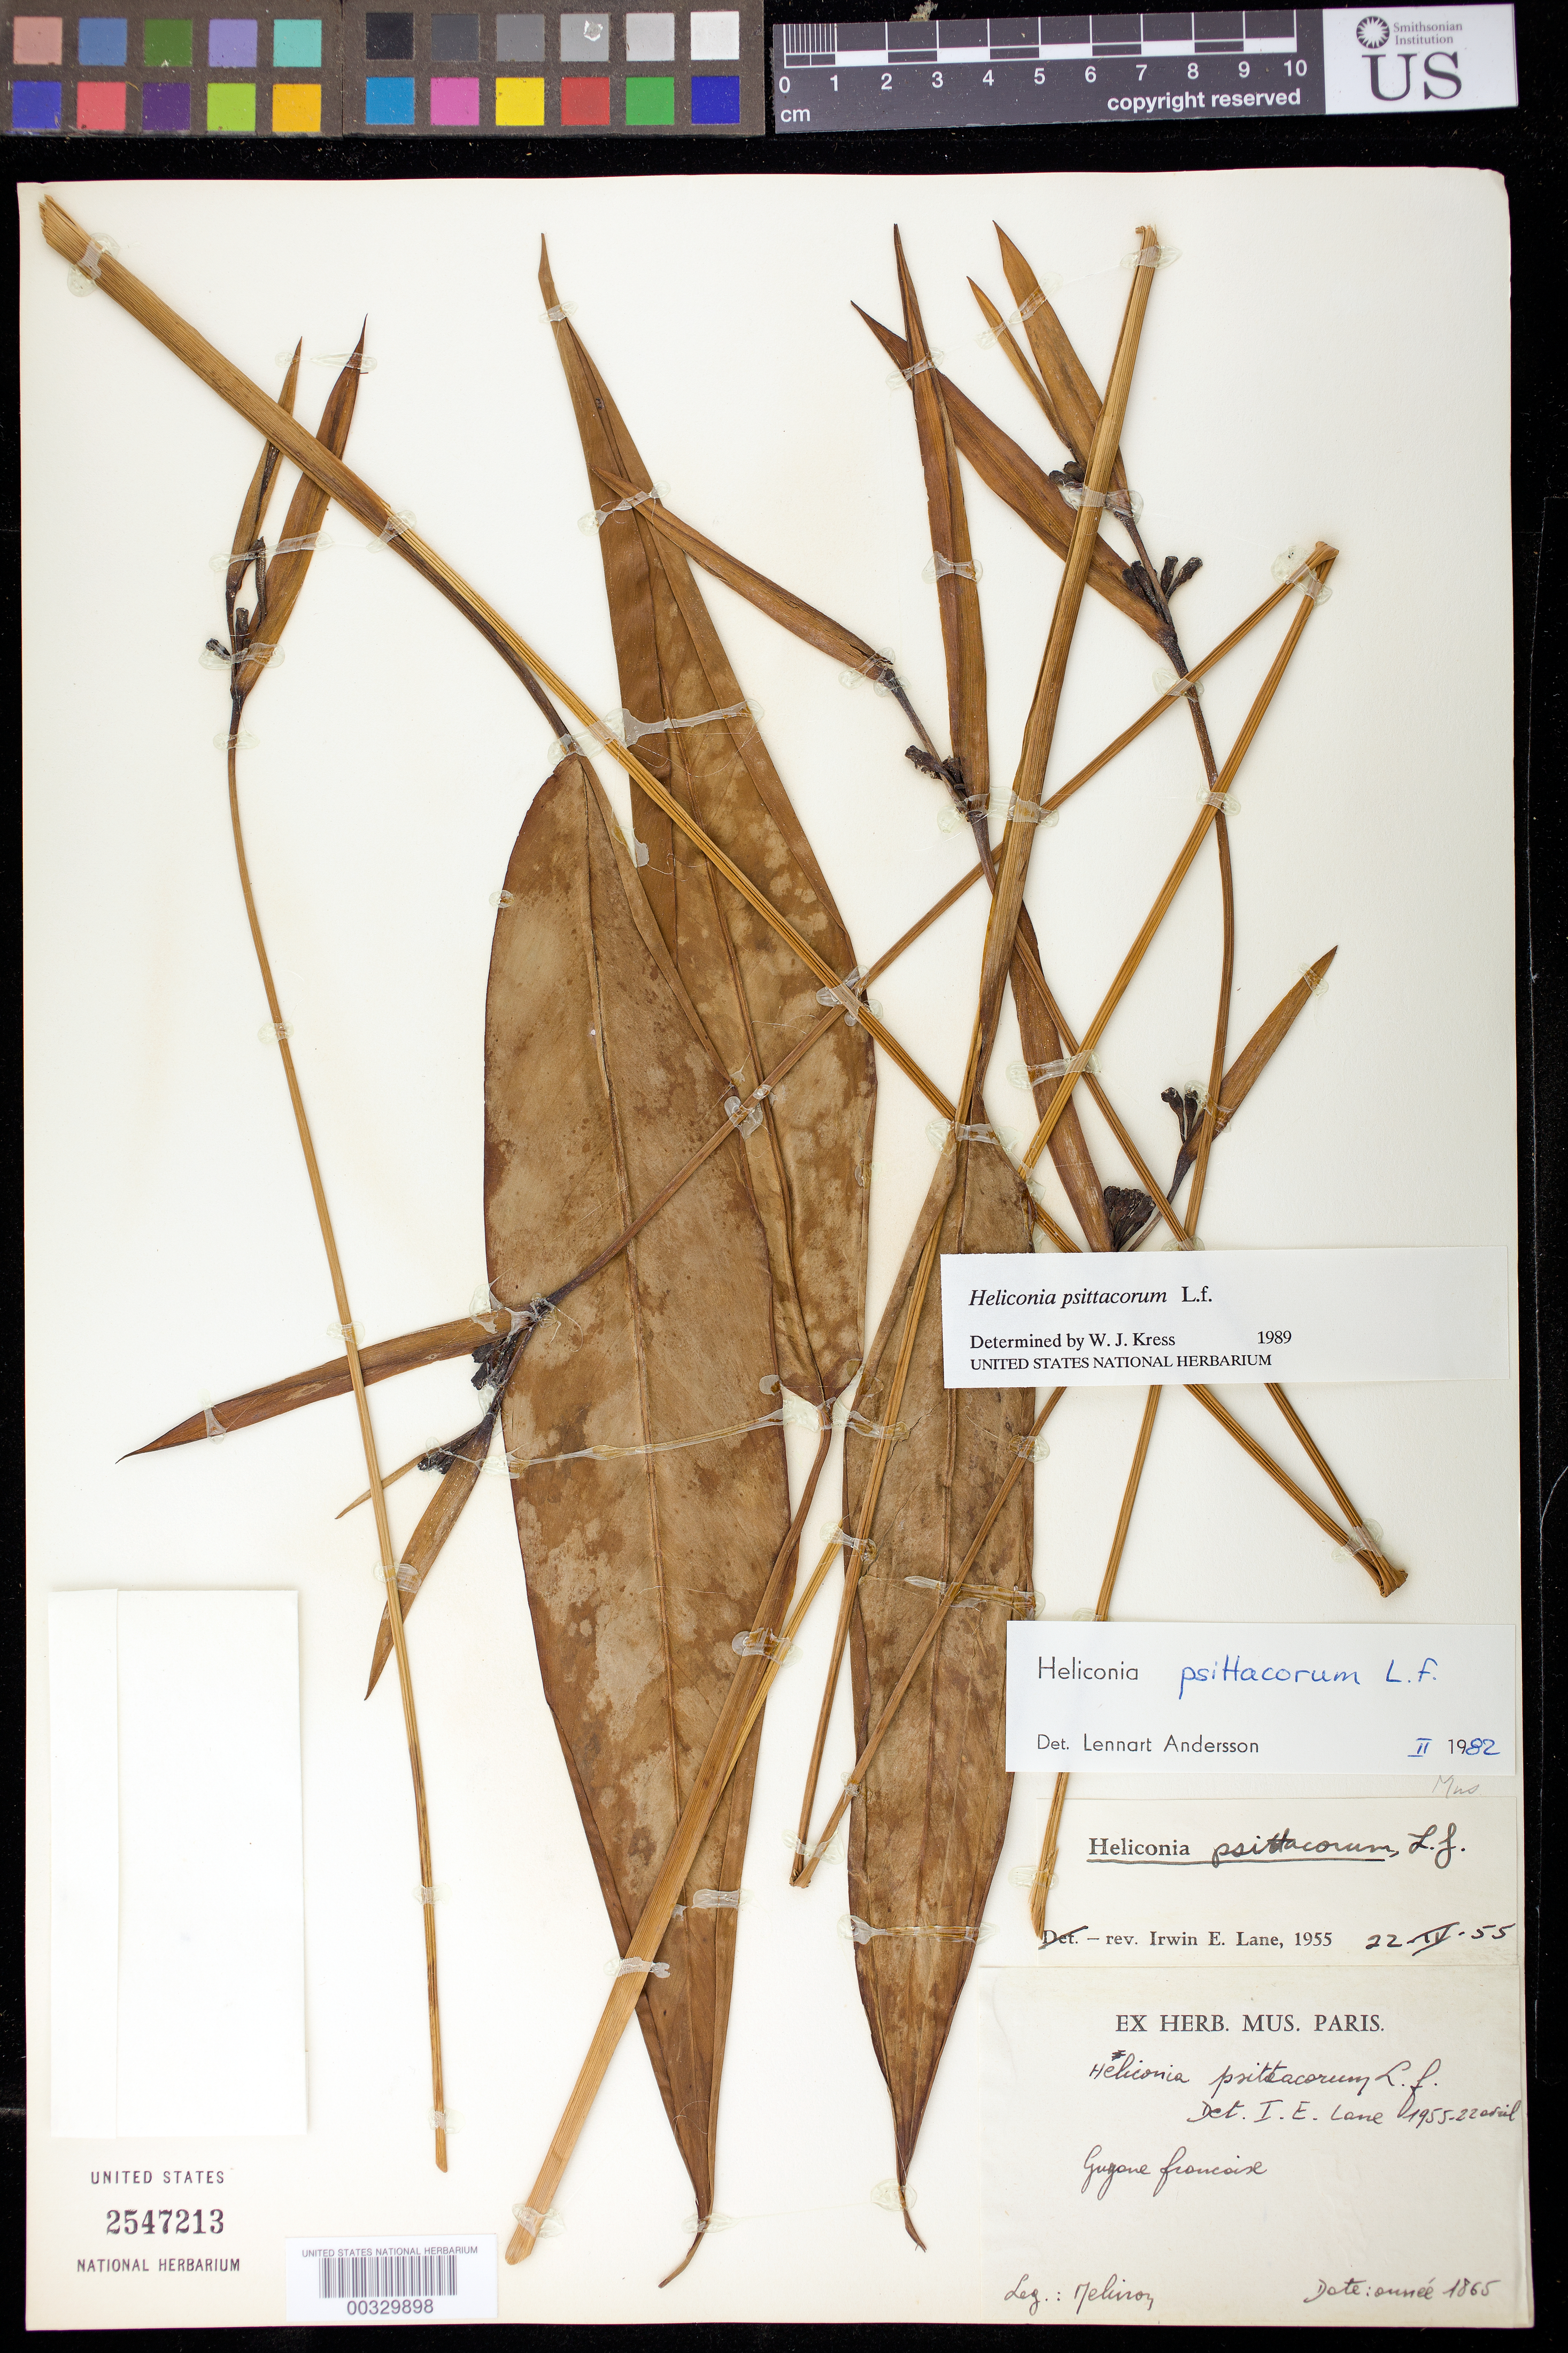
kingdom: Plantae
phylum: Tracheophyta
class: Liliopsida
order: Zingiberales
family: Heliconiaceae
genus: Heliconia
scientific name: Heliconia psittacorum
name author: L. f.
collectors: M. Melinon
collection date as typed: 1865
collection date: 1865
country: French Guiana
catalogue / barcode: US 2547213